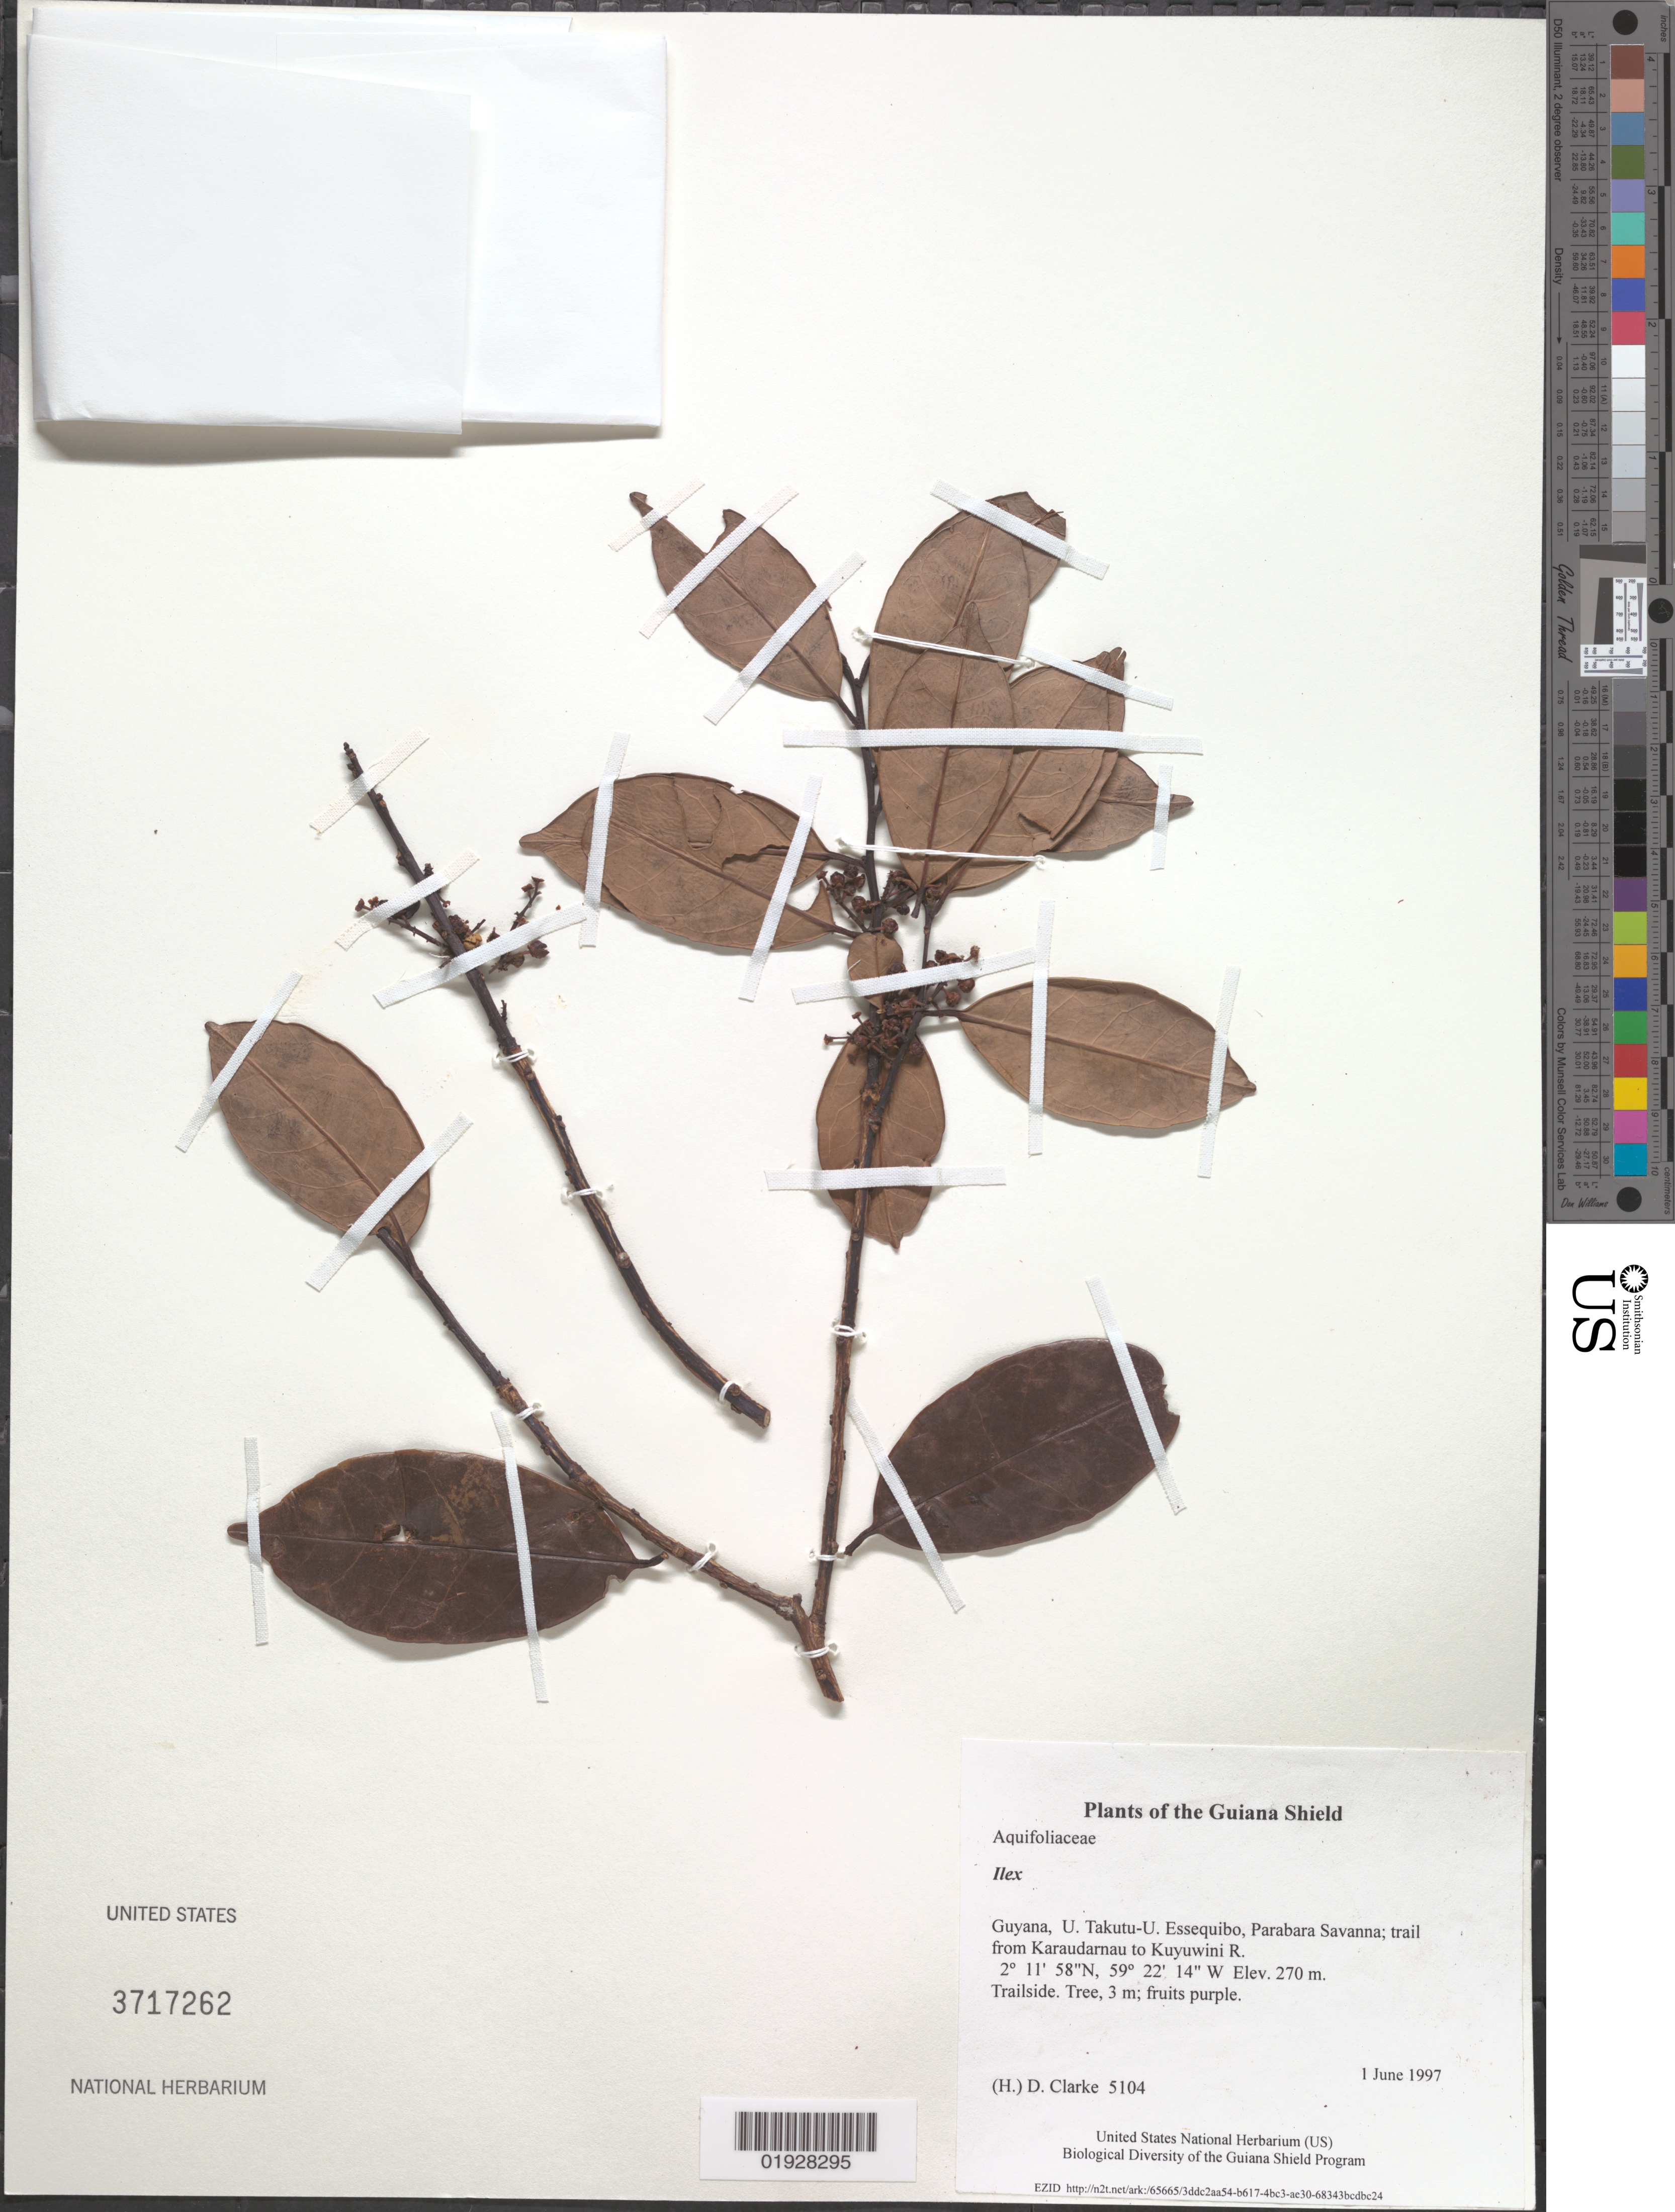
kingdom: Plantae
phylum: Tracheophyta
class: Magnoliopsida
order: Aquifoliales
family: Aquifoliaceae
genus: Ilex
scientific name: Ilex sp.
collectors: H. D. Clarke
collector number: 5104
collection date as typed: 1 June 1997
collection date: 1997-06-01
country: Guyana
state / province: U. Takutu-U. Essequibo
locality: Parabara Savanna; trail from Karaudarnau to Kuyuwini R.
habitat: Trailside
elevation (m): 270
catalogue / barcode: US 3717262